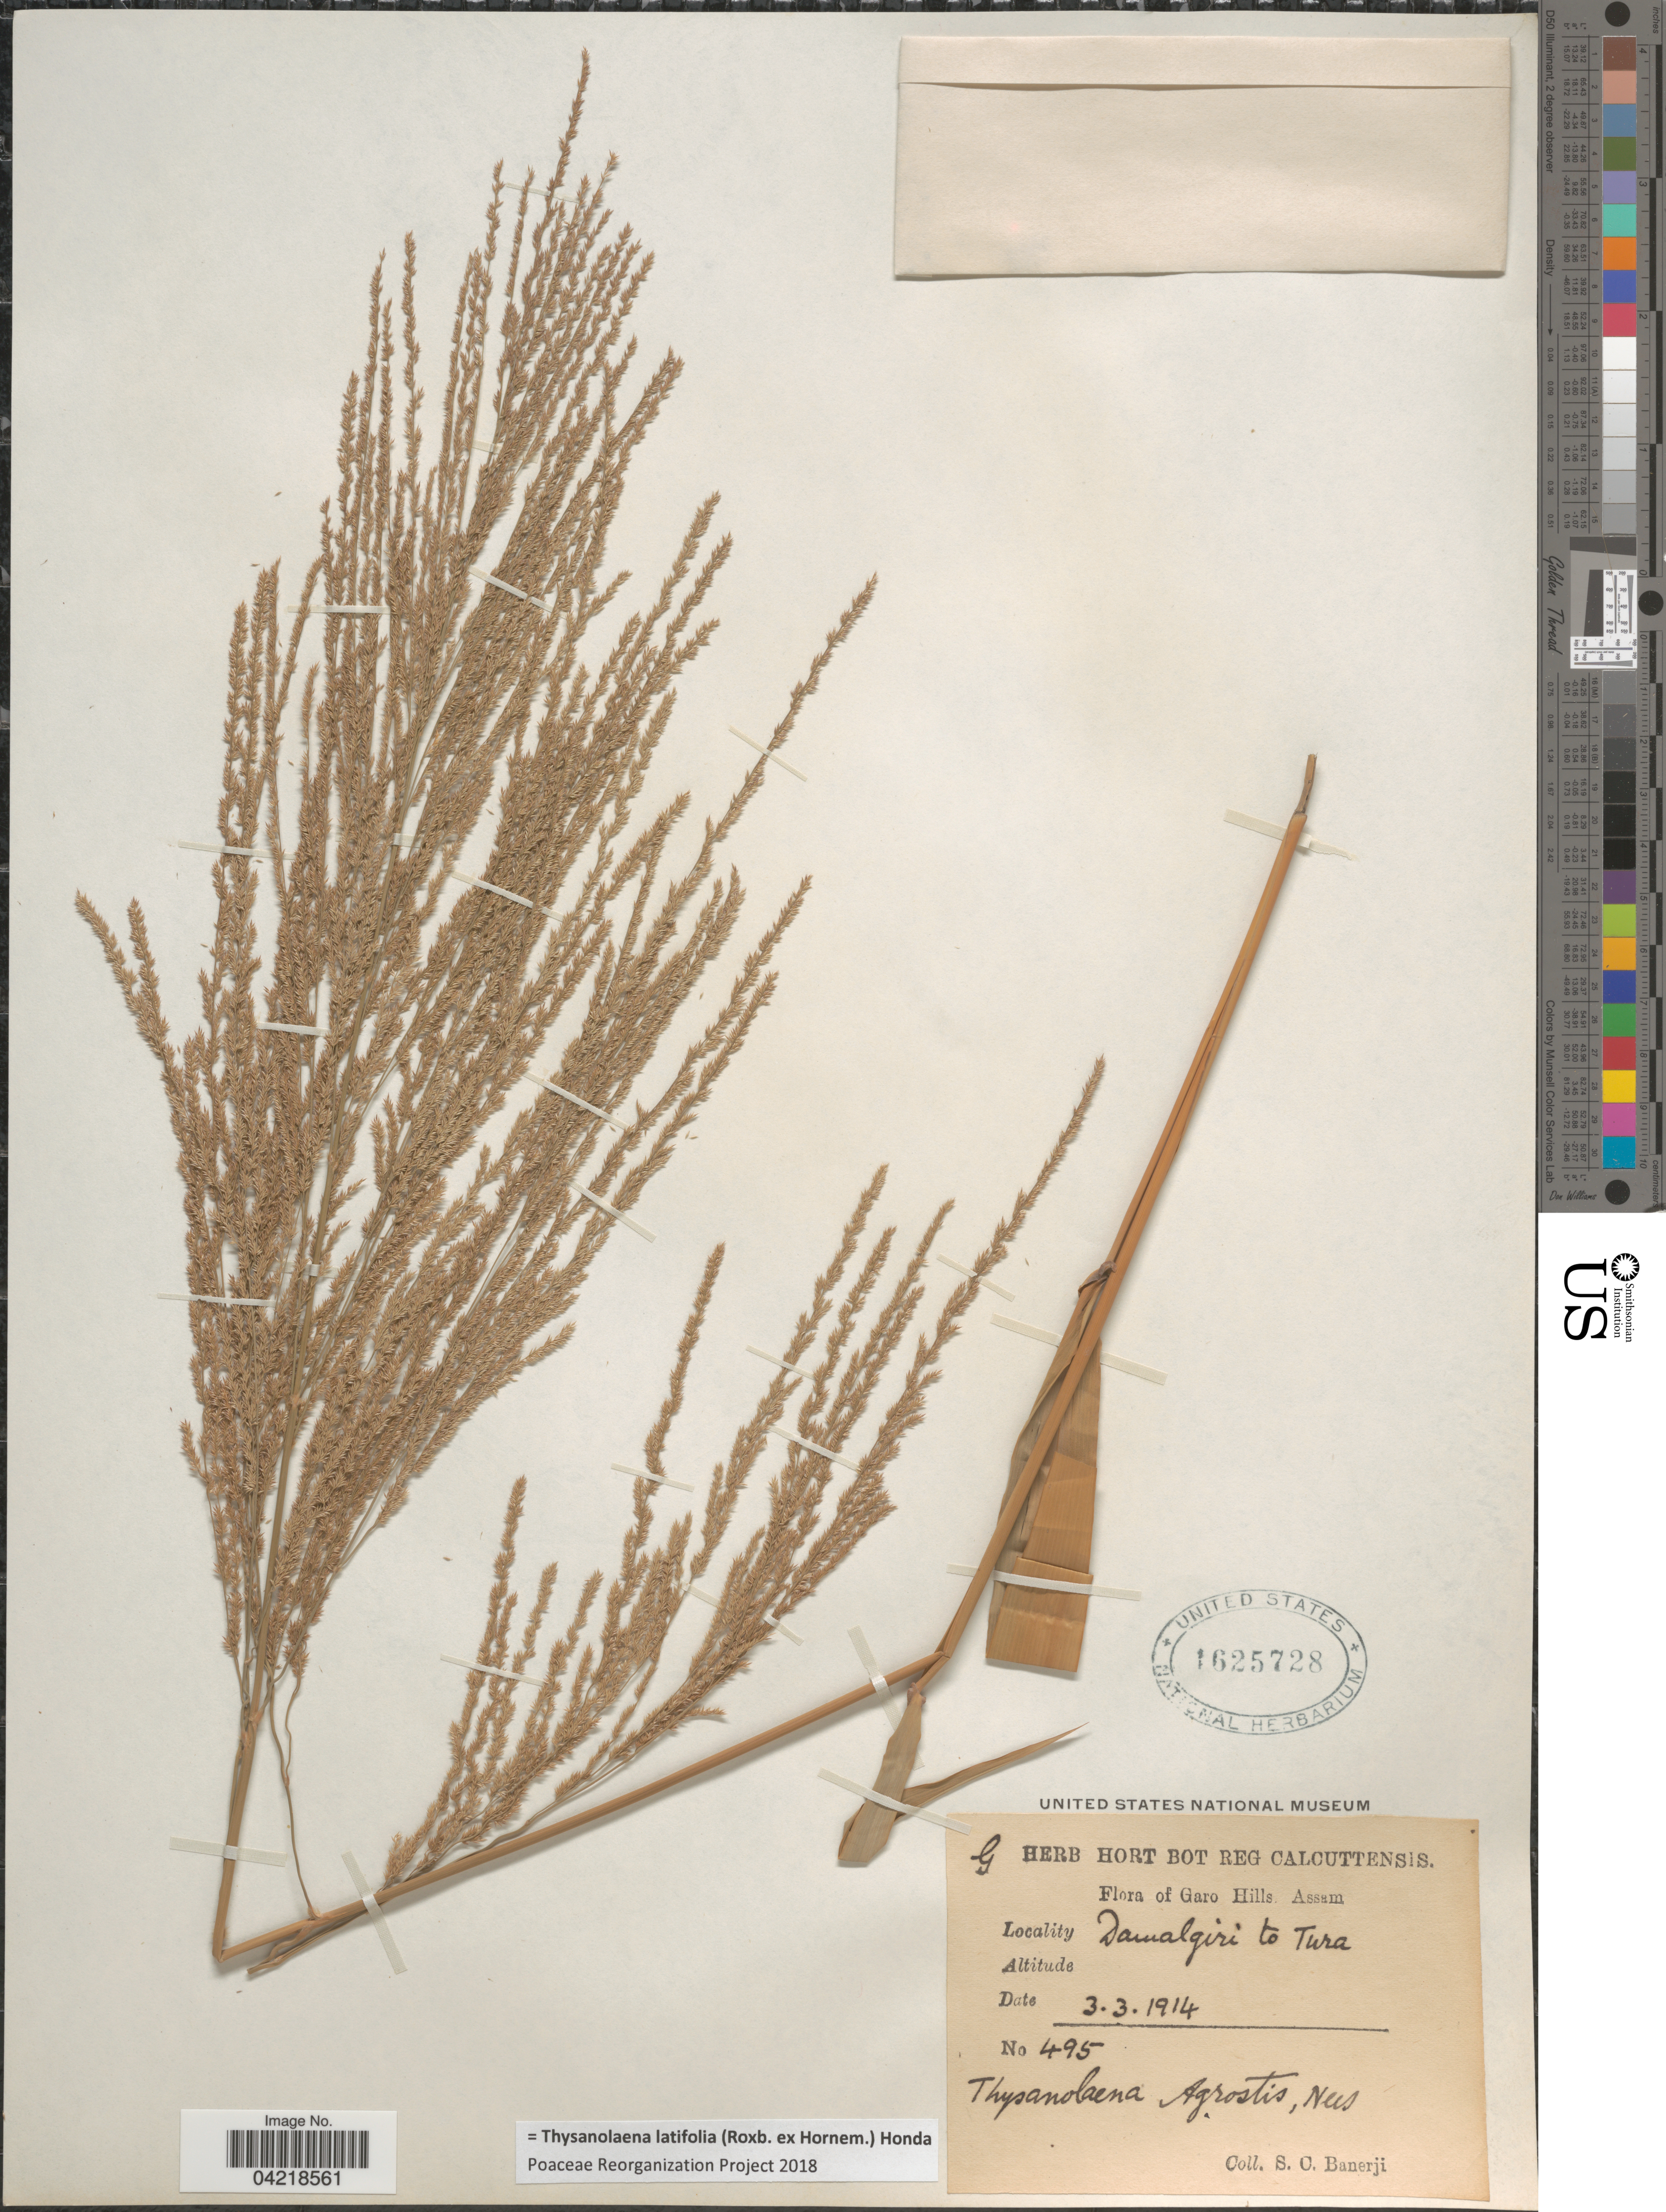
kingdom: Plantae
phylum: Tracheophyta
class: Liliopsida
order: Poales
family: Poaceae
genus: Thysanolaena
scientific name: Thysanolaena latifolia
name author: (Roxb. ex Hornem.) Honda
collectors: S. Banerji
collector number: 495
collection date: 1914-03-03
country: India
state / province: Meghalaya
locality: Garo Hills. Assam. Damalgiri to Tura.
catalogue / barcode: US 1625728